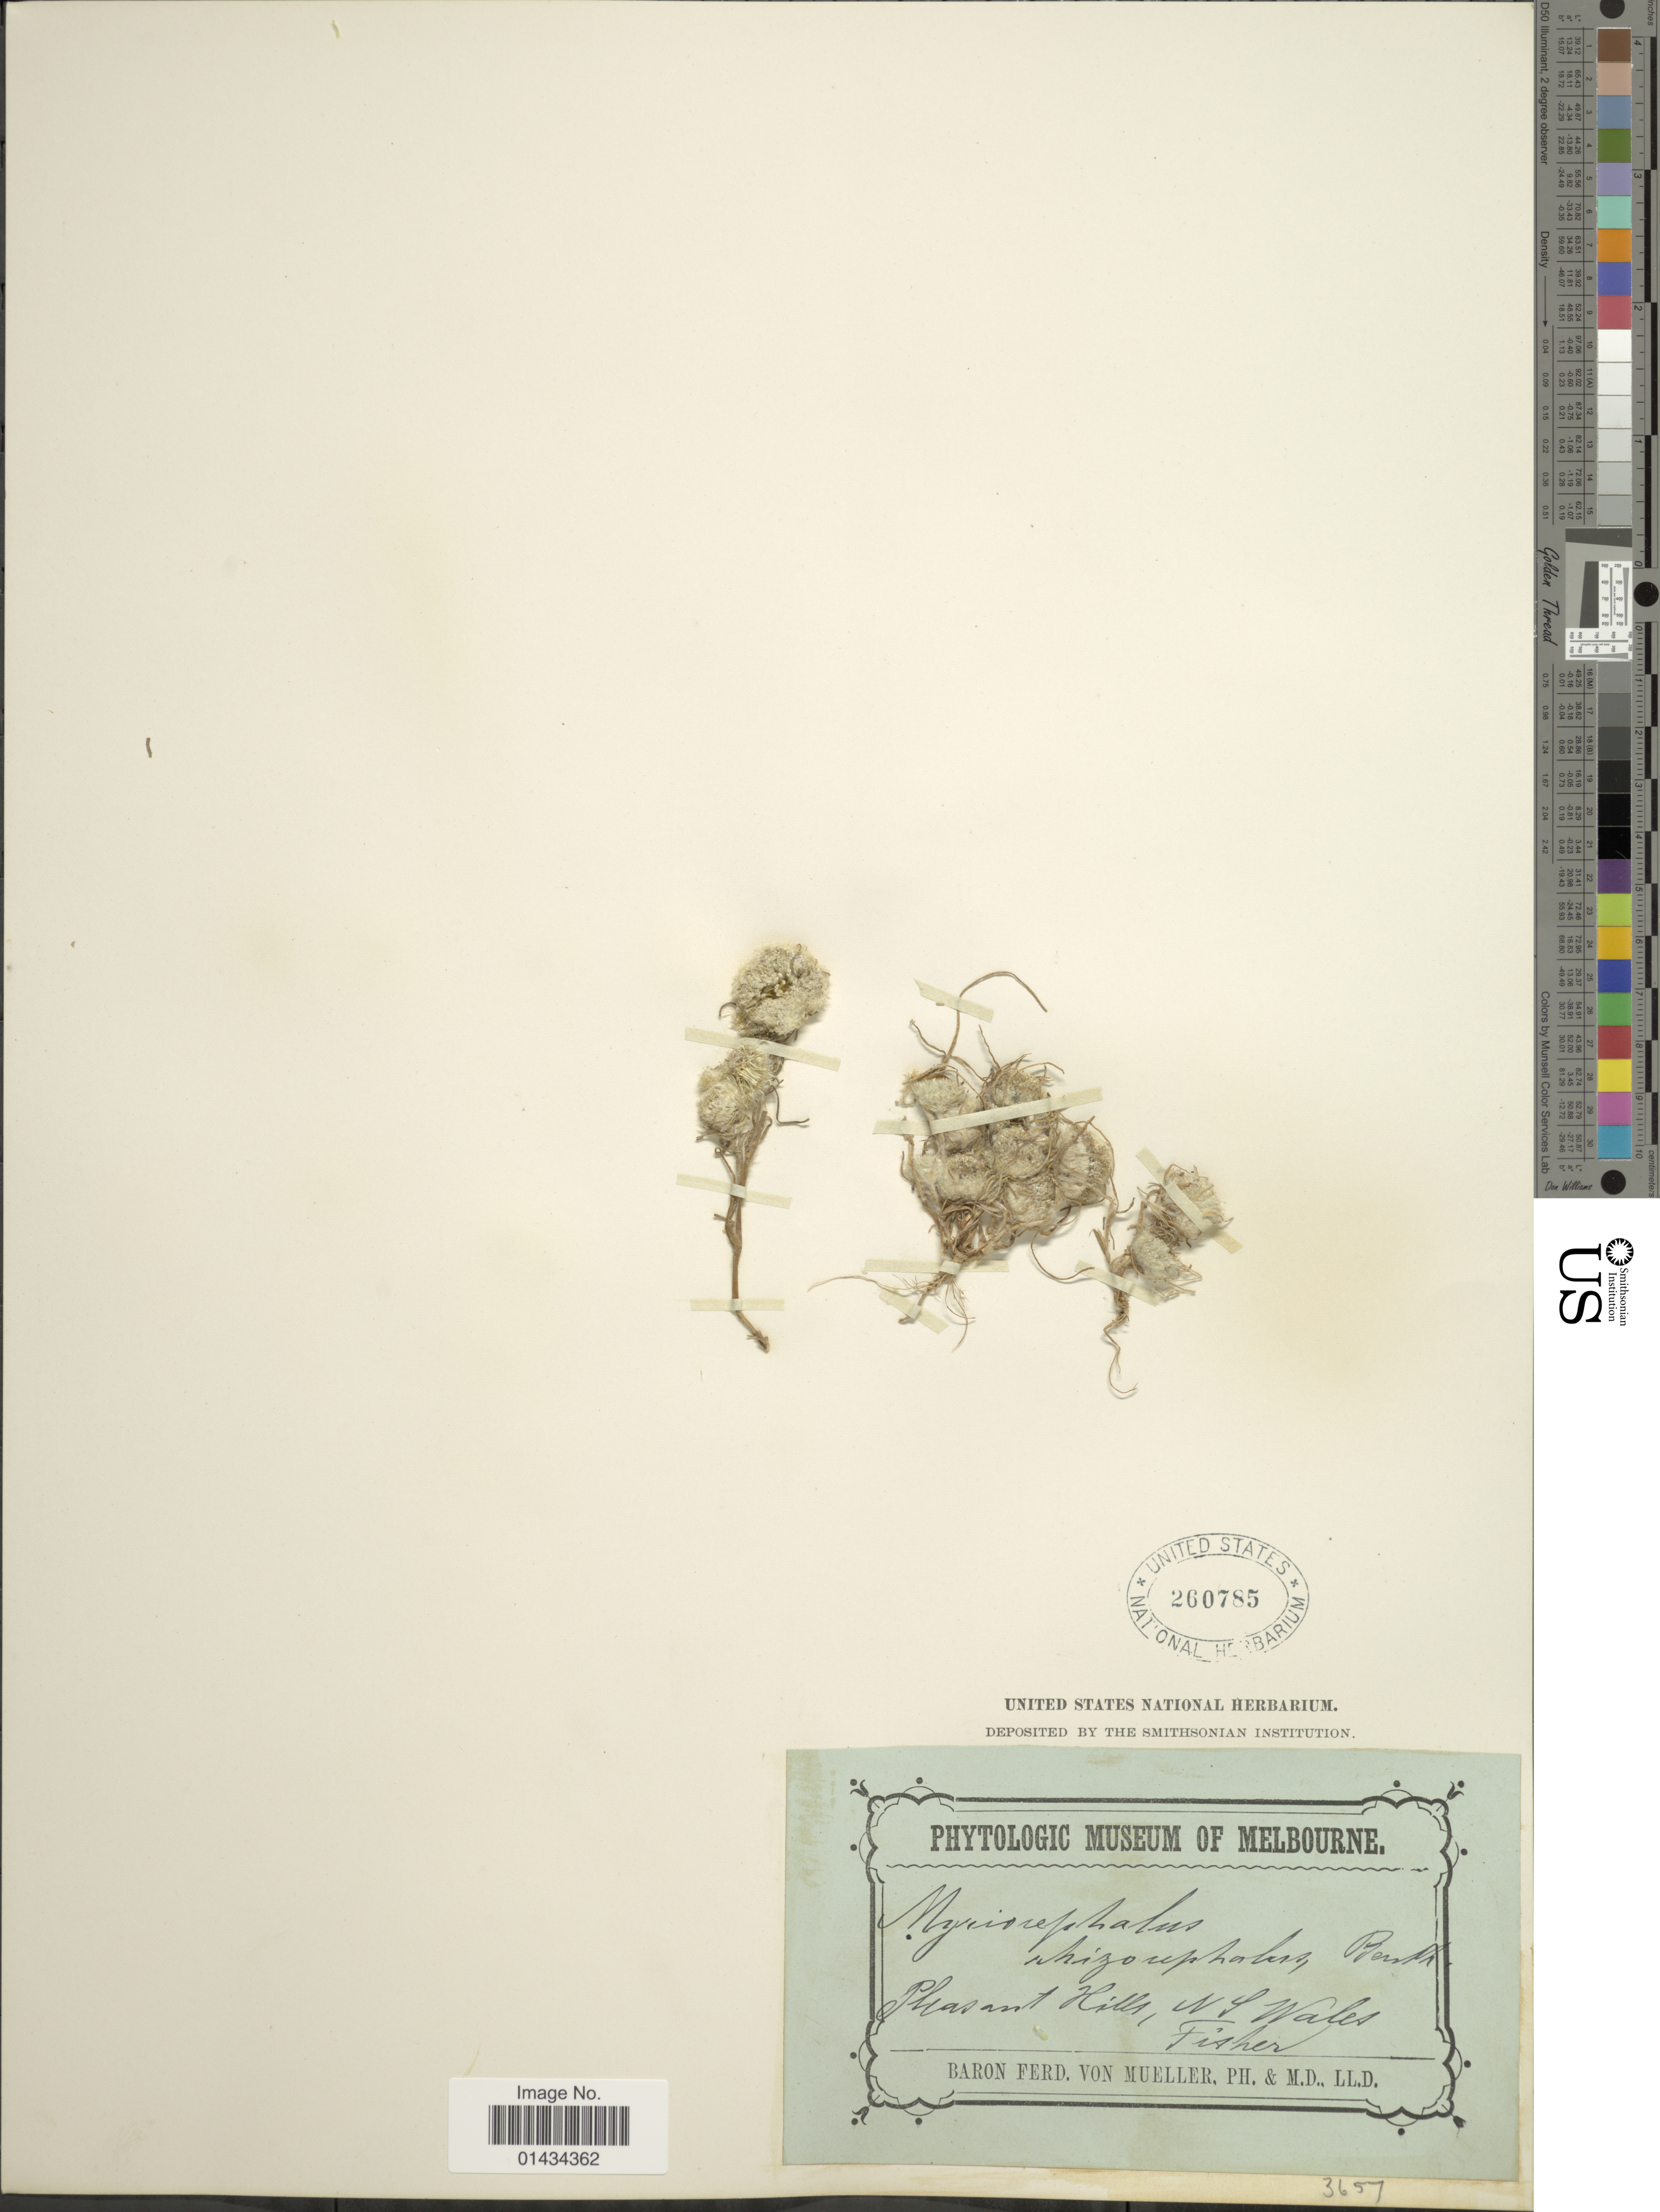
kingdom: Plantae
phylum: Tracheophyta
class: Magnoliopsida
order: Asterales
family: Asteraceae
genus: Myriocephalus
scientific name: Myriocephalus rhizocephalus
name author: (DC.) Benth.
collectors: Fisher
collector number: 3657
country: Australia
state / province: New South Wales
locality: Pleasant Hills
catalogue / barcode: US 260785